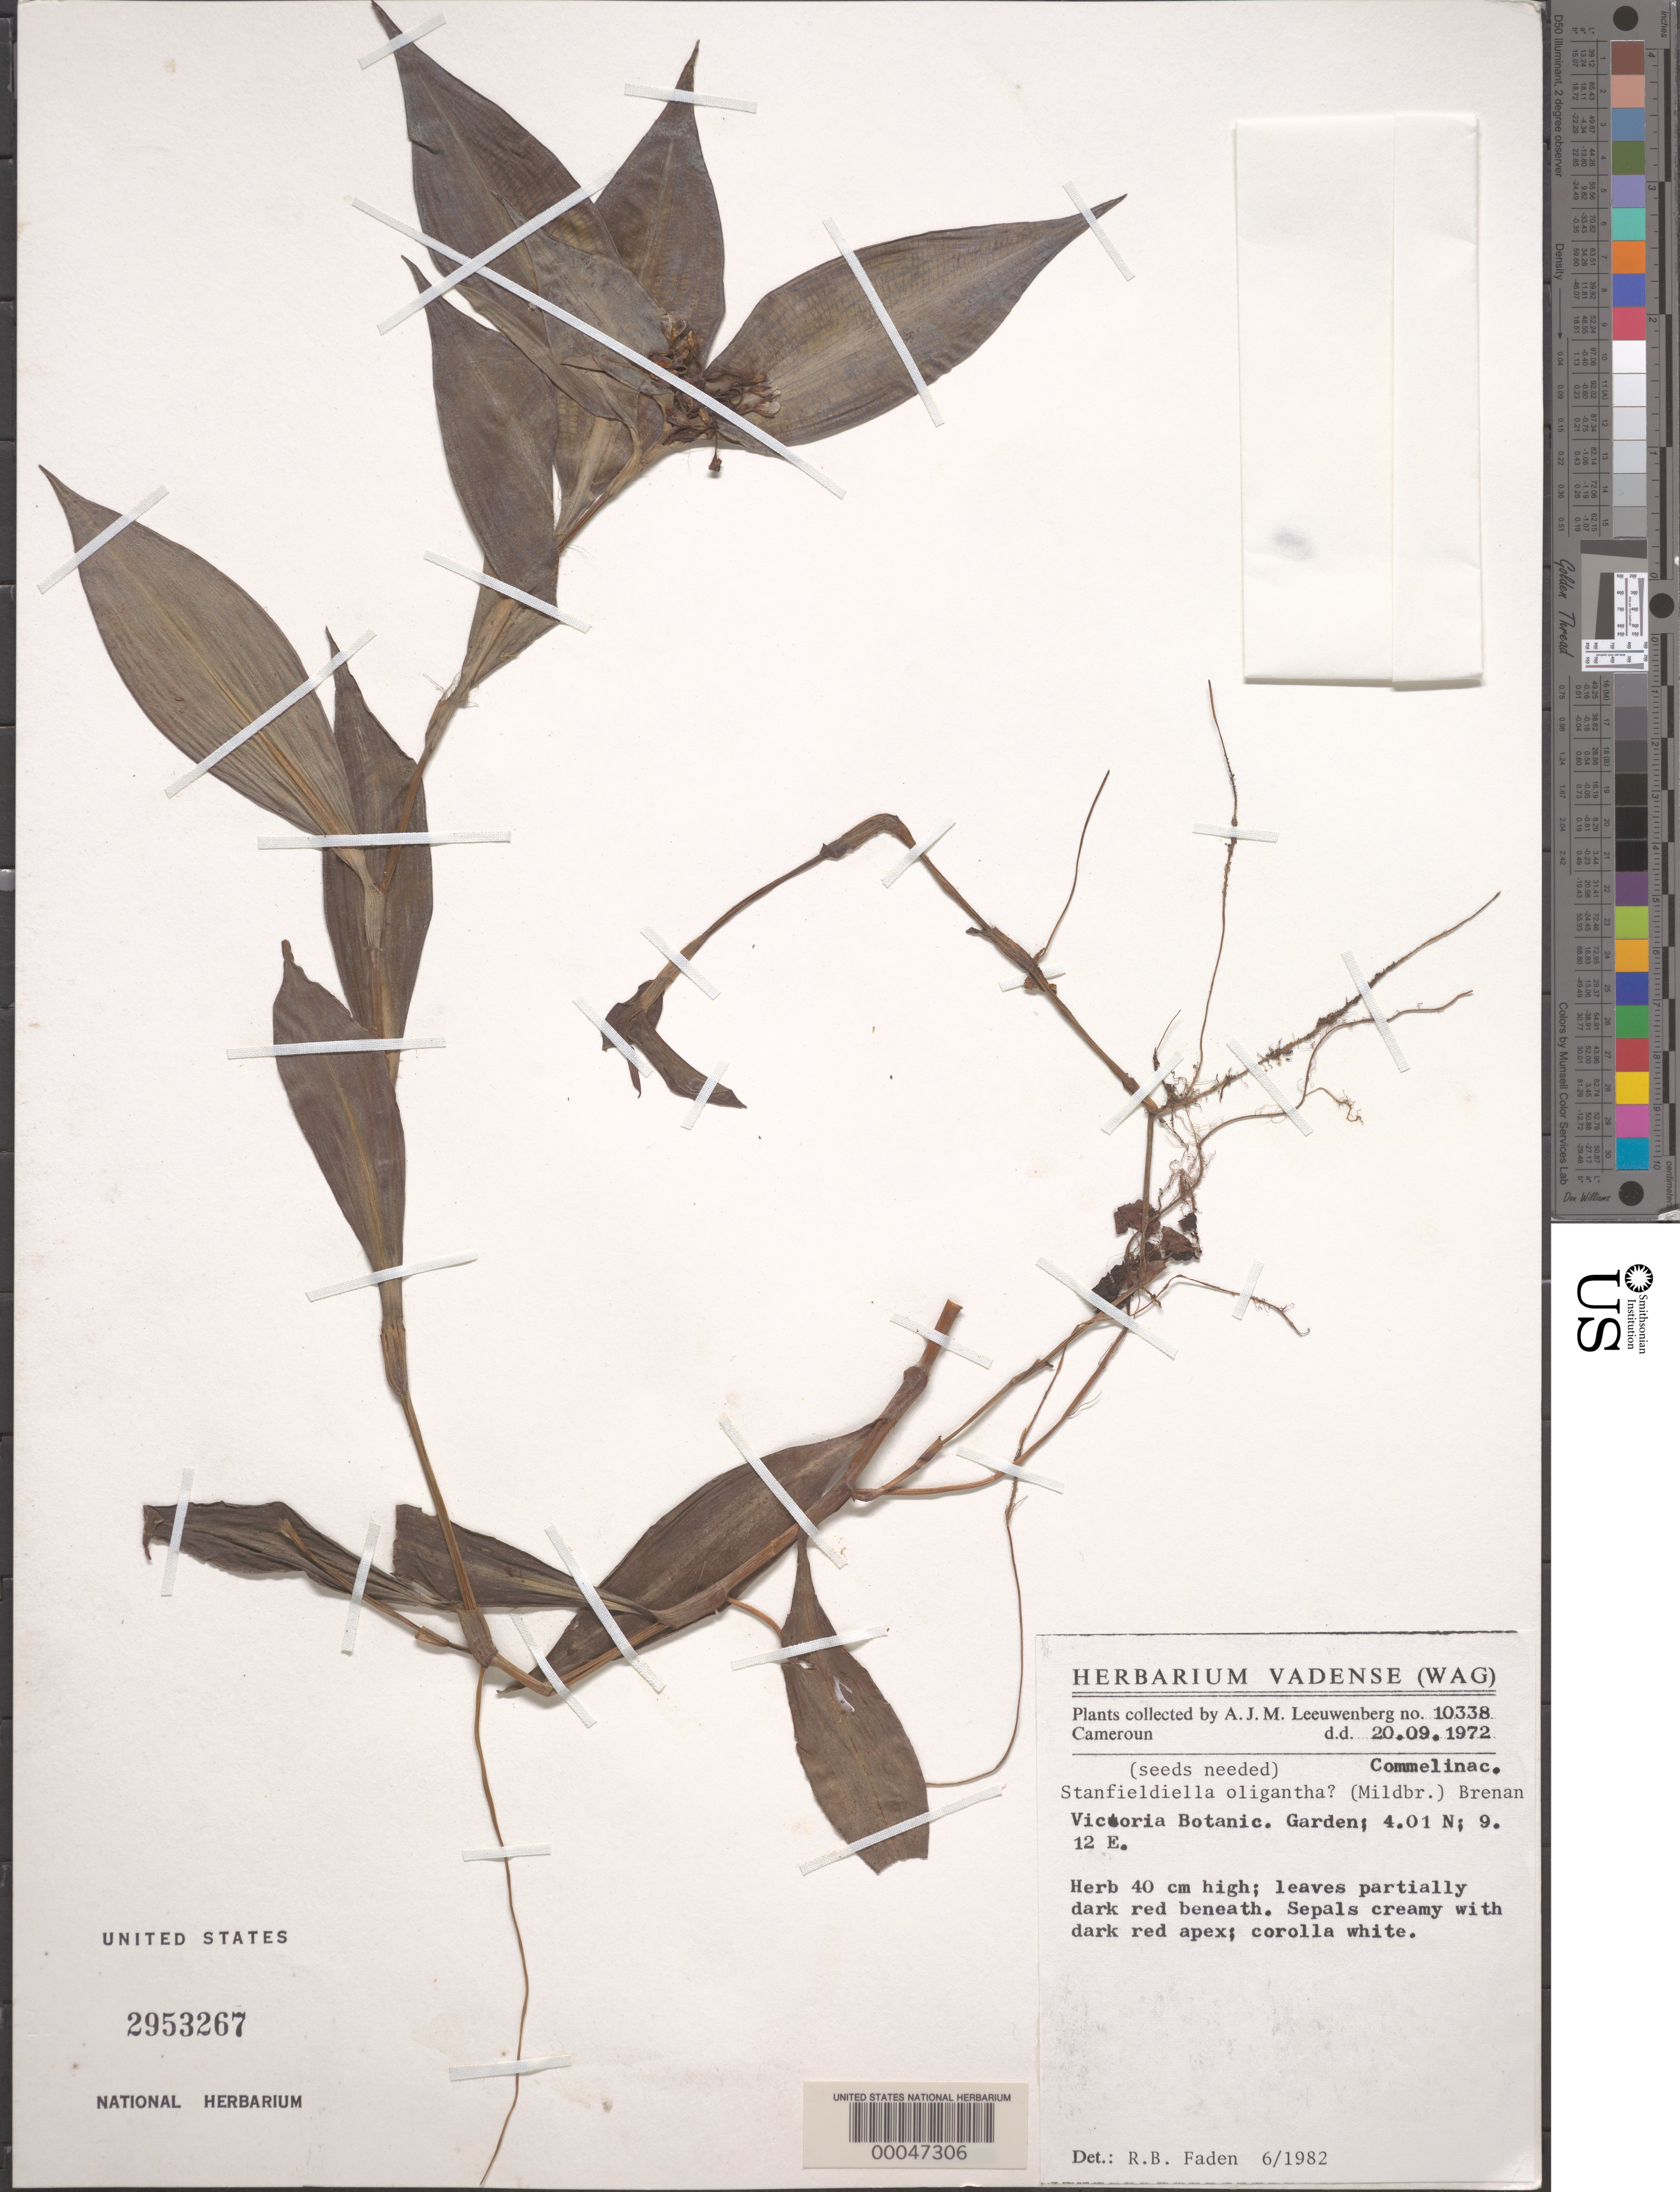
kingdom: Plantae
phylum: Tracheophyta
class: Liliopsida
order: Commelinales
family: Commelinaceae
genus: Stanfieldiella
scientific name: Stanfieldiella oligantha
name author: (Mildbr.) Brenan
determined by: Faden, Robert B., (US), Smithsonian Institution - National Museum of Natural History (UNITED STATES)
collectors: A. J. M. Leeuwenberg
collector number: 10338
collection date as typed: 20 Sep 1972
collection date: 1972-09-20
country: Cameroon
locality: Victoria botanical garden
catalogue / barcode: US 2953267